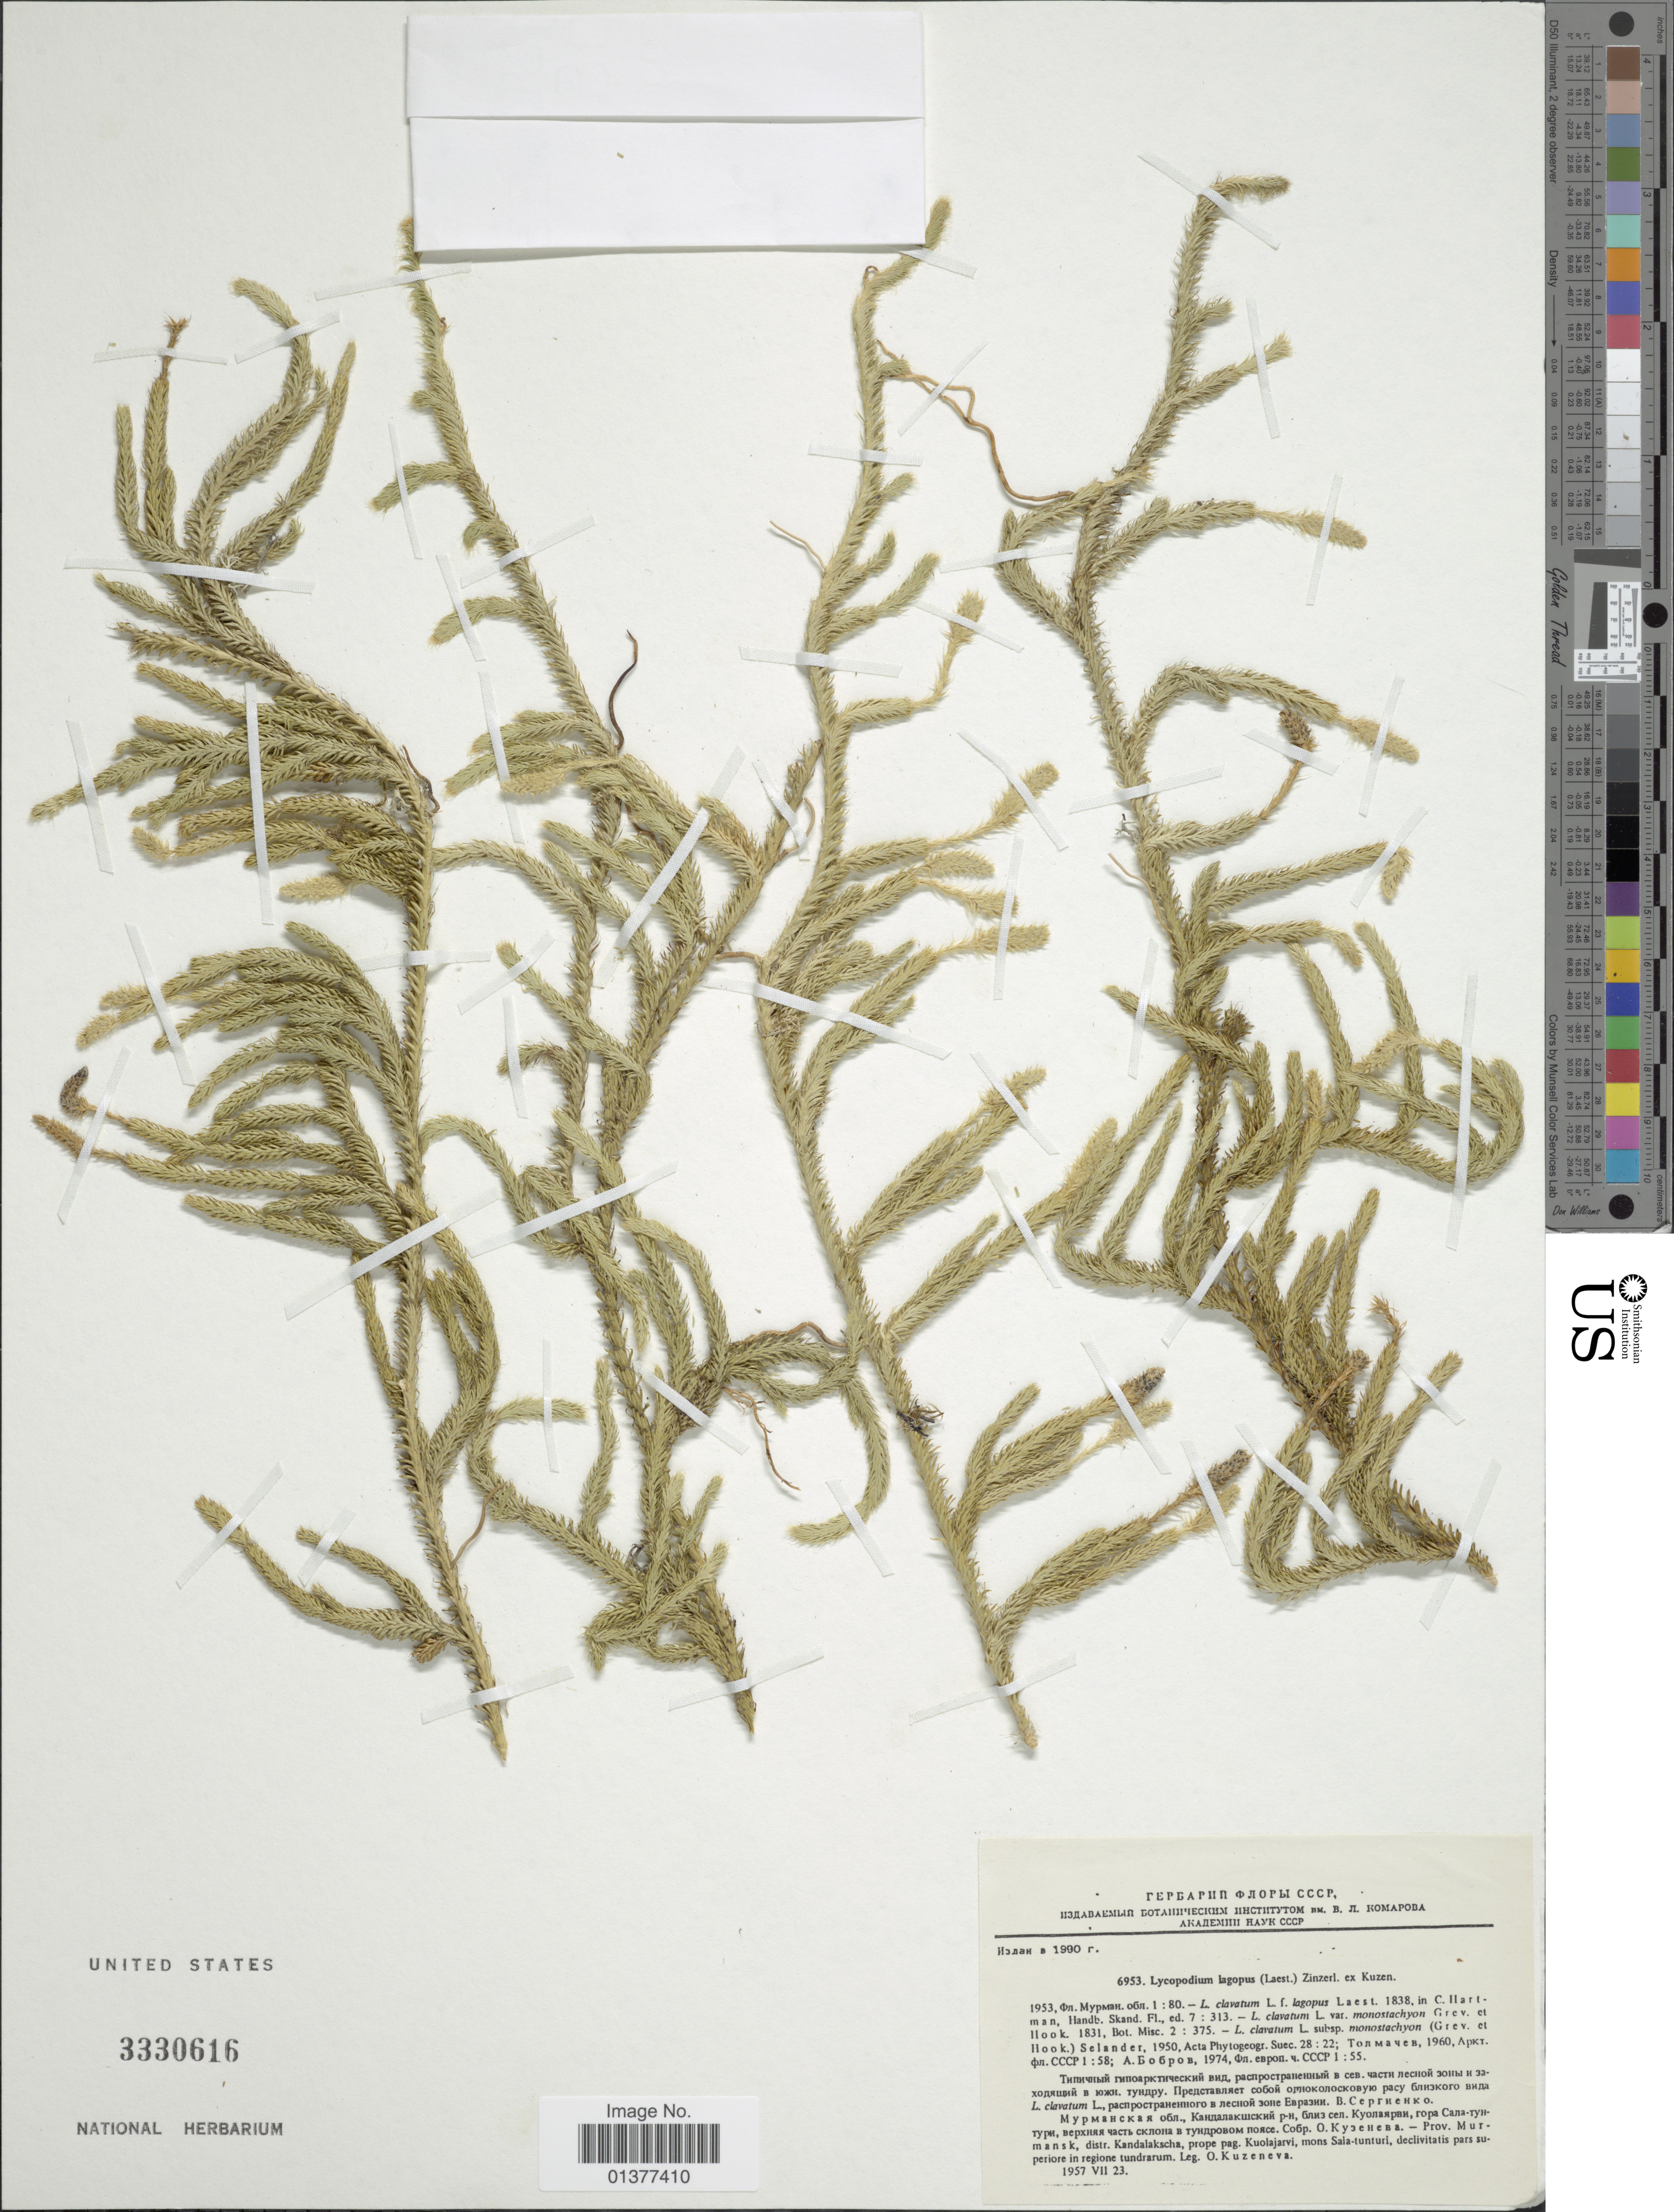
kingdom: Plantae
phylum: Tracheophyta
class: Lycopodiopsida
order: Lycopodiales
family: Lycopodiaceae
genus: Lycopodium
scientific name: Lycopodium lagopus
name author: Zinserl. ex Kuzen.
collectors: O. I. Kuzeneva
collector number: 6953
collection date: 1957-07-23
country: Russian Federation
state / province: Murmansk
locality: Prov. Murmansk, distr. Kandalakscha, prope pag. Kuolajarvi, mons Saia-tunturi, declivitatis pars superiore in regione tundrarum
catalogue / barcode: US 3330616